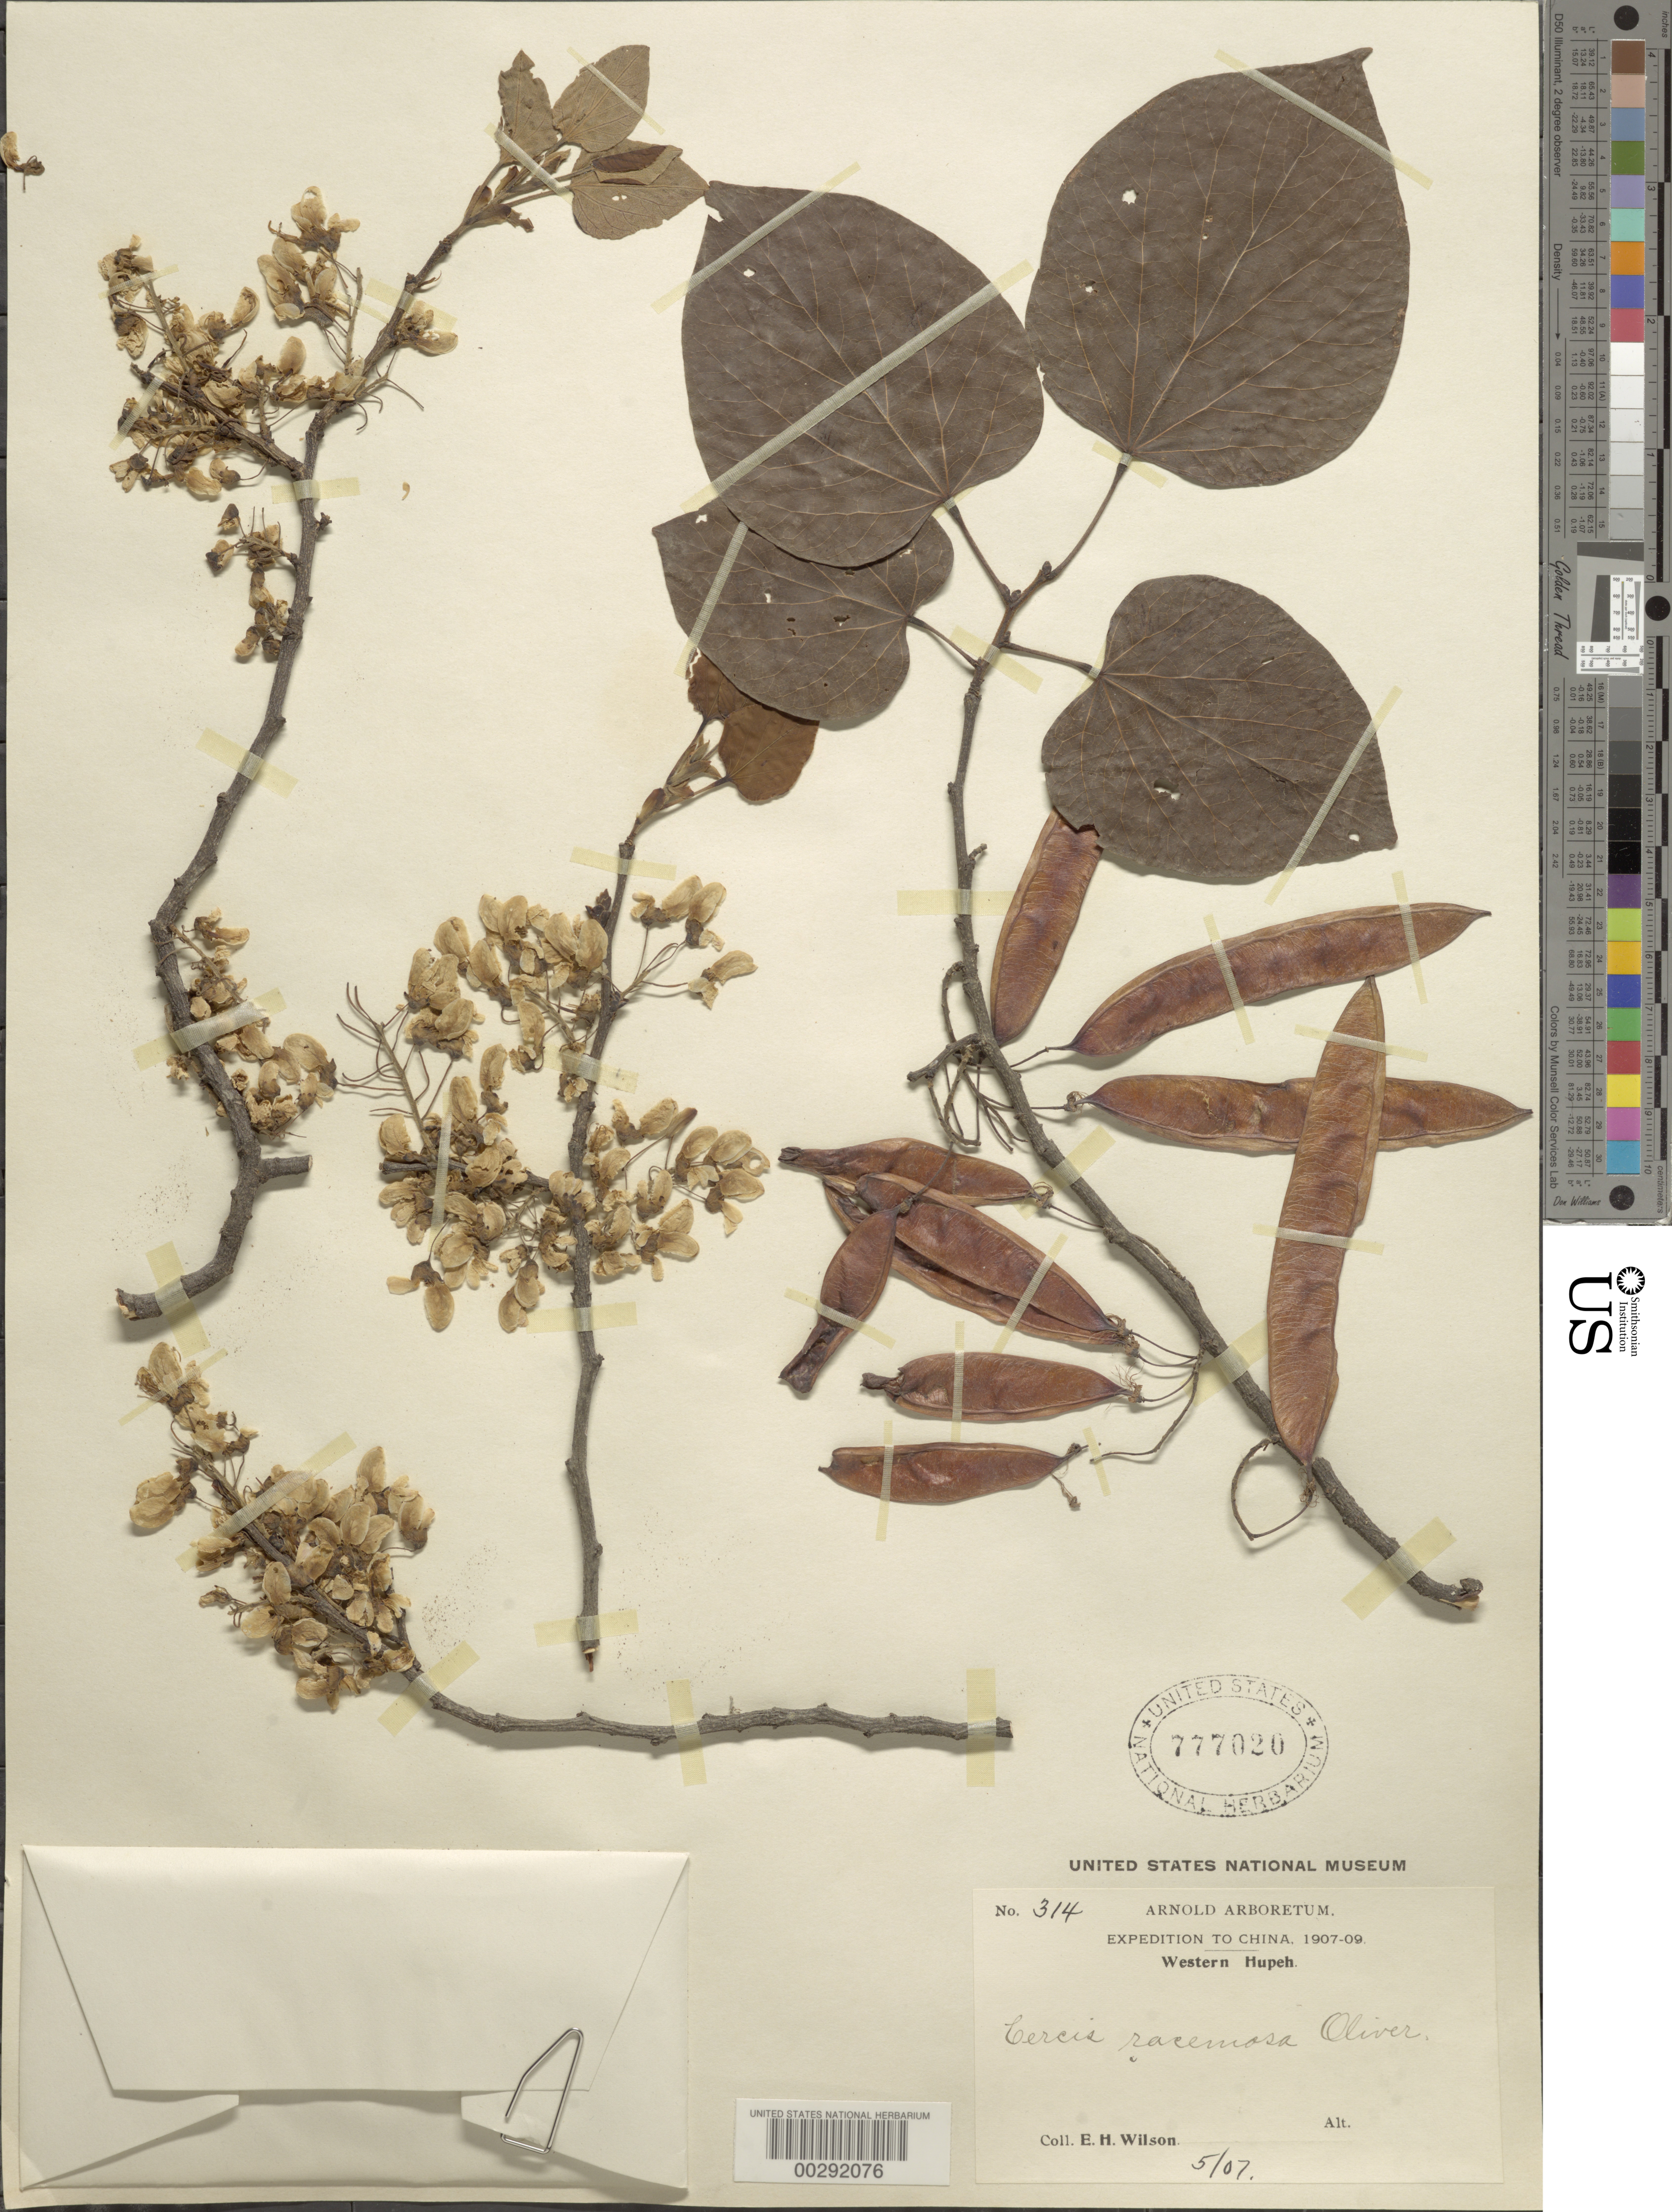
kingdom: Plantae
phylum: Tracheophyta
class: Magnoliopsida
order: Fabales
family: Fabaceae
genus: Cercis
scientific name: Cercis racemosa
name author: Oliv.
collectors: E. H. Wilson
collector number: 314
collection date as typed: May 1907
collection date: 1907-05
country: China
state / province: Hubei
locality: Western hupeh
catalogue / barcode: US 777020